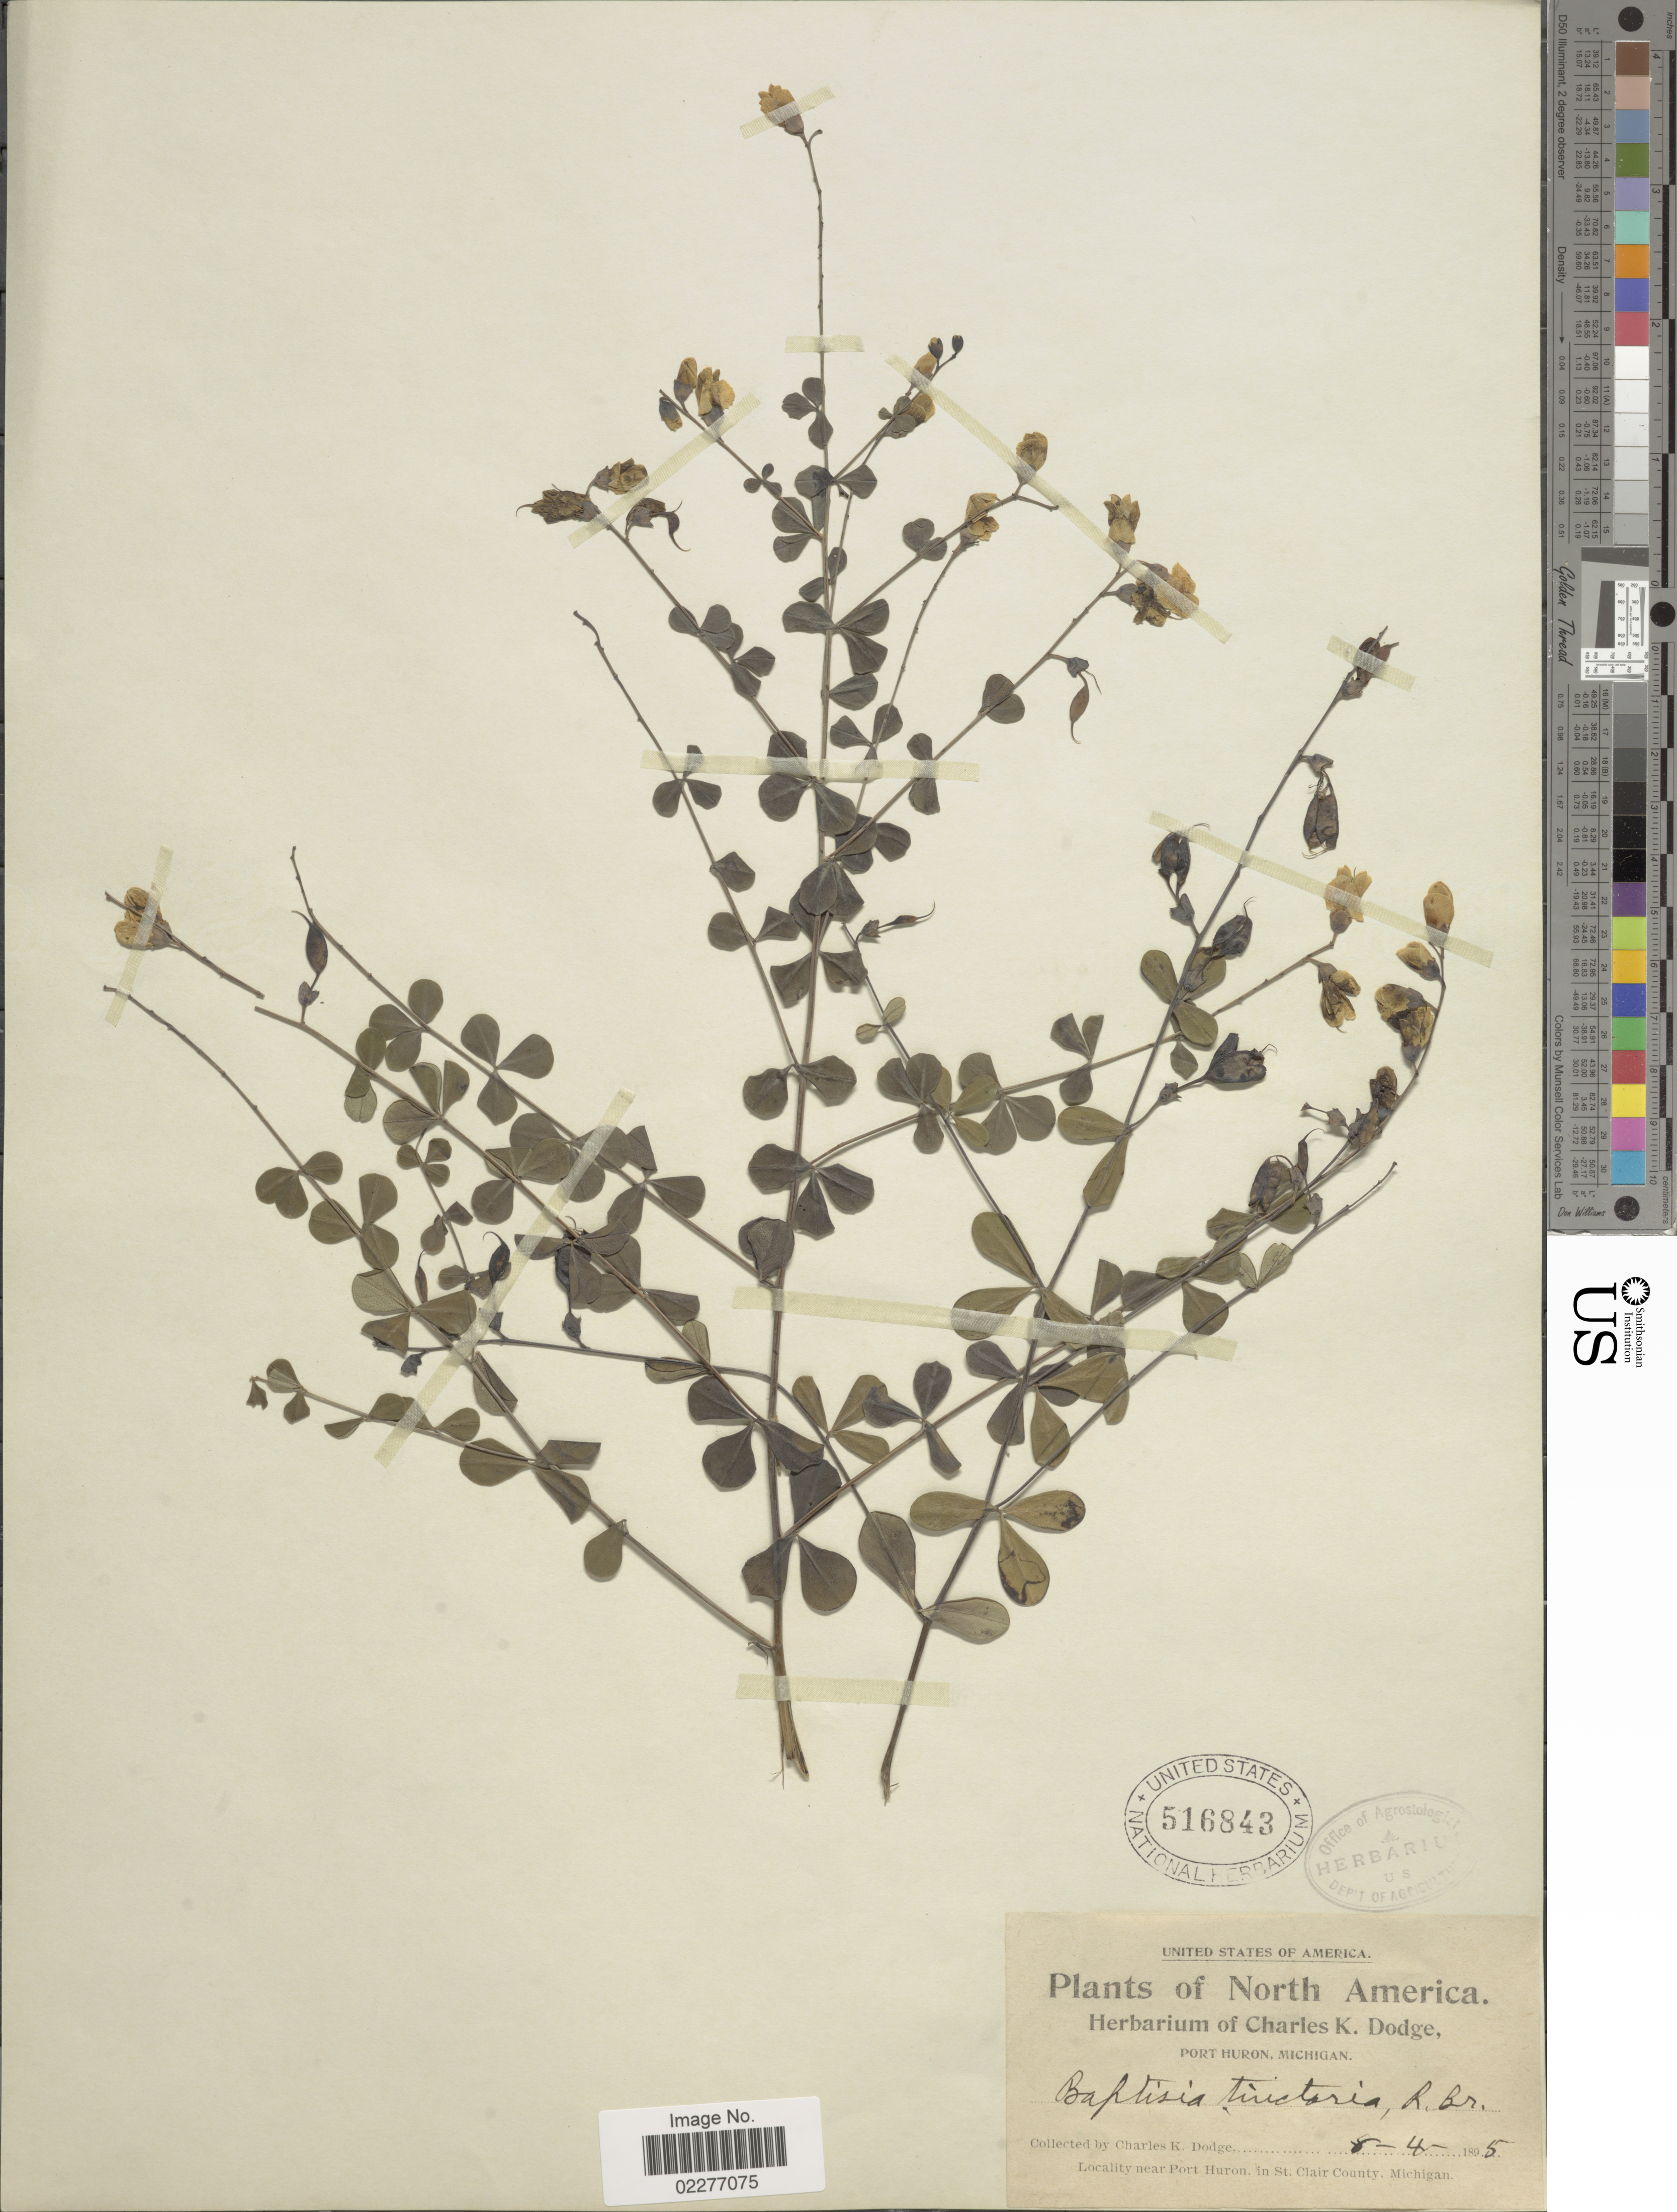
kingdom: Plantae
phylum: Tracheophyta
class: Magnoliopsida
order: Fabales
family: Fabaceae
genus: Baptisia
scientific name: Baptisia tinctoria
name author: (L.) R. Br.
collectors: C. K. Dodge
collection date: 1895-08-04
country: United States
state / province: Michigan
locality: Near Port Huron, in St Clair County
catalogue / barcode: US 516843